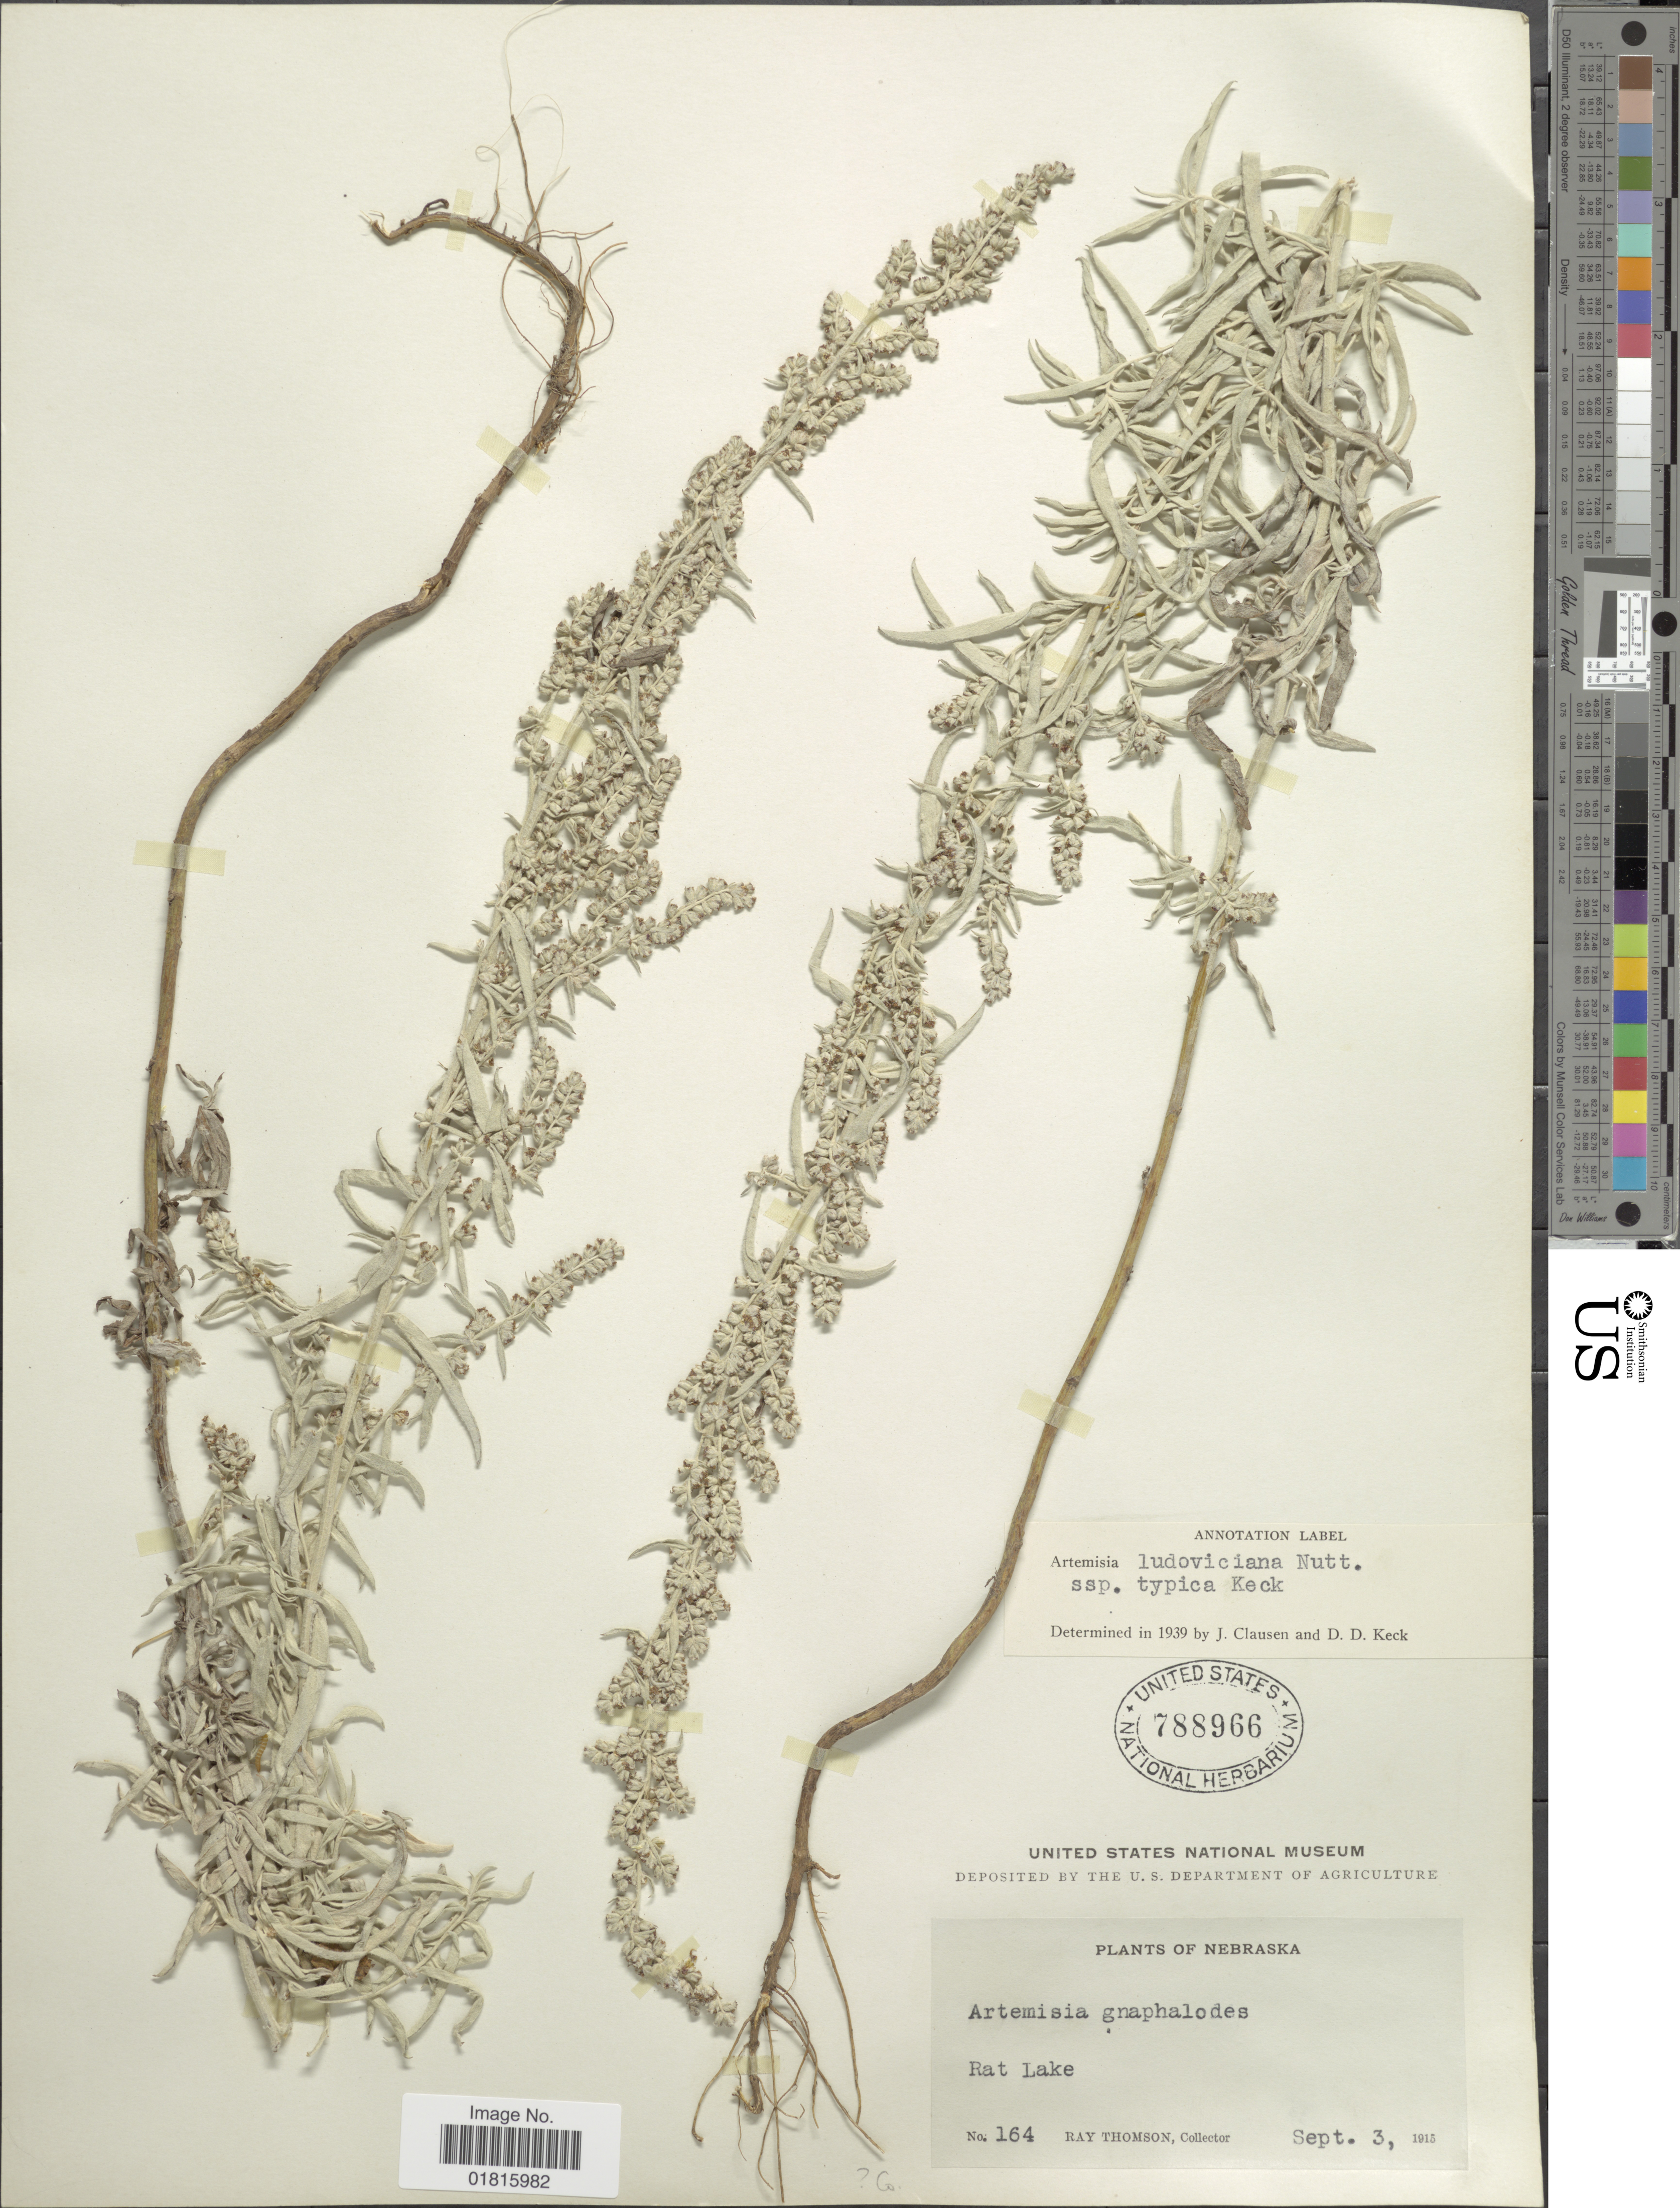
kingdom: Plantae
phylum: Tracheophyta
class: Magnoliopsida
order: Asterales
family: Asteraceae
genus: Artemisia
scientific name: Artemisia ludoviciana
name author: Nutt.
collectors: R. Thomson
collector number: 164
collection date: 1915-09-03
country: United States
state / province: Nebraska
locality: Rat Lake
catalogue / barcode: US 788966